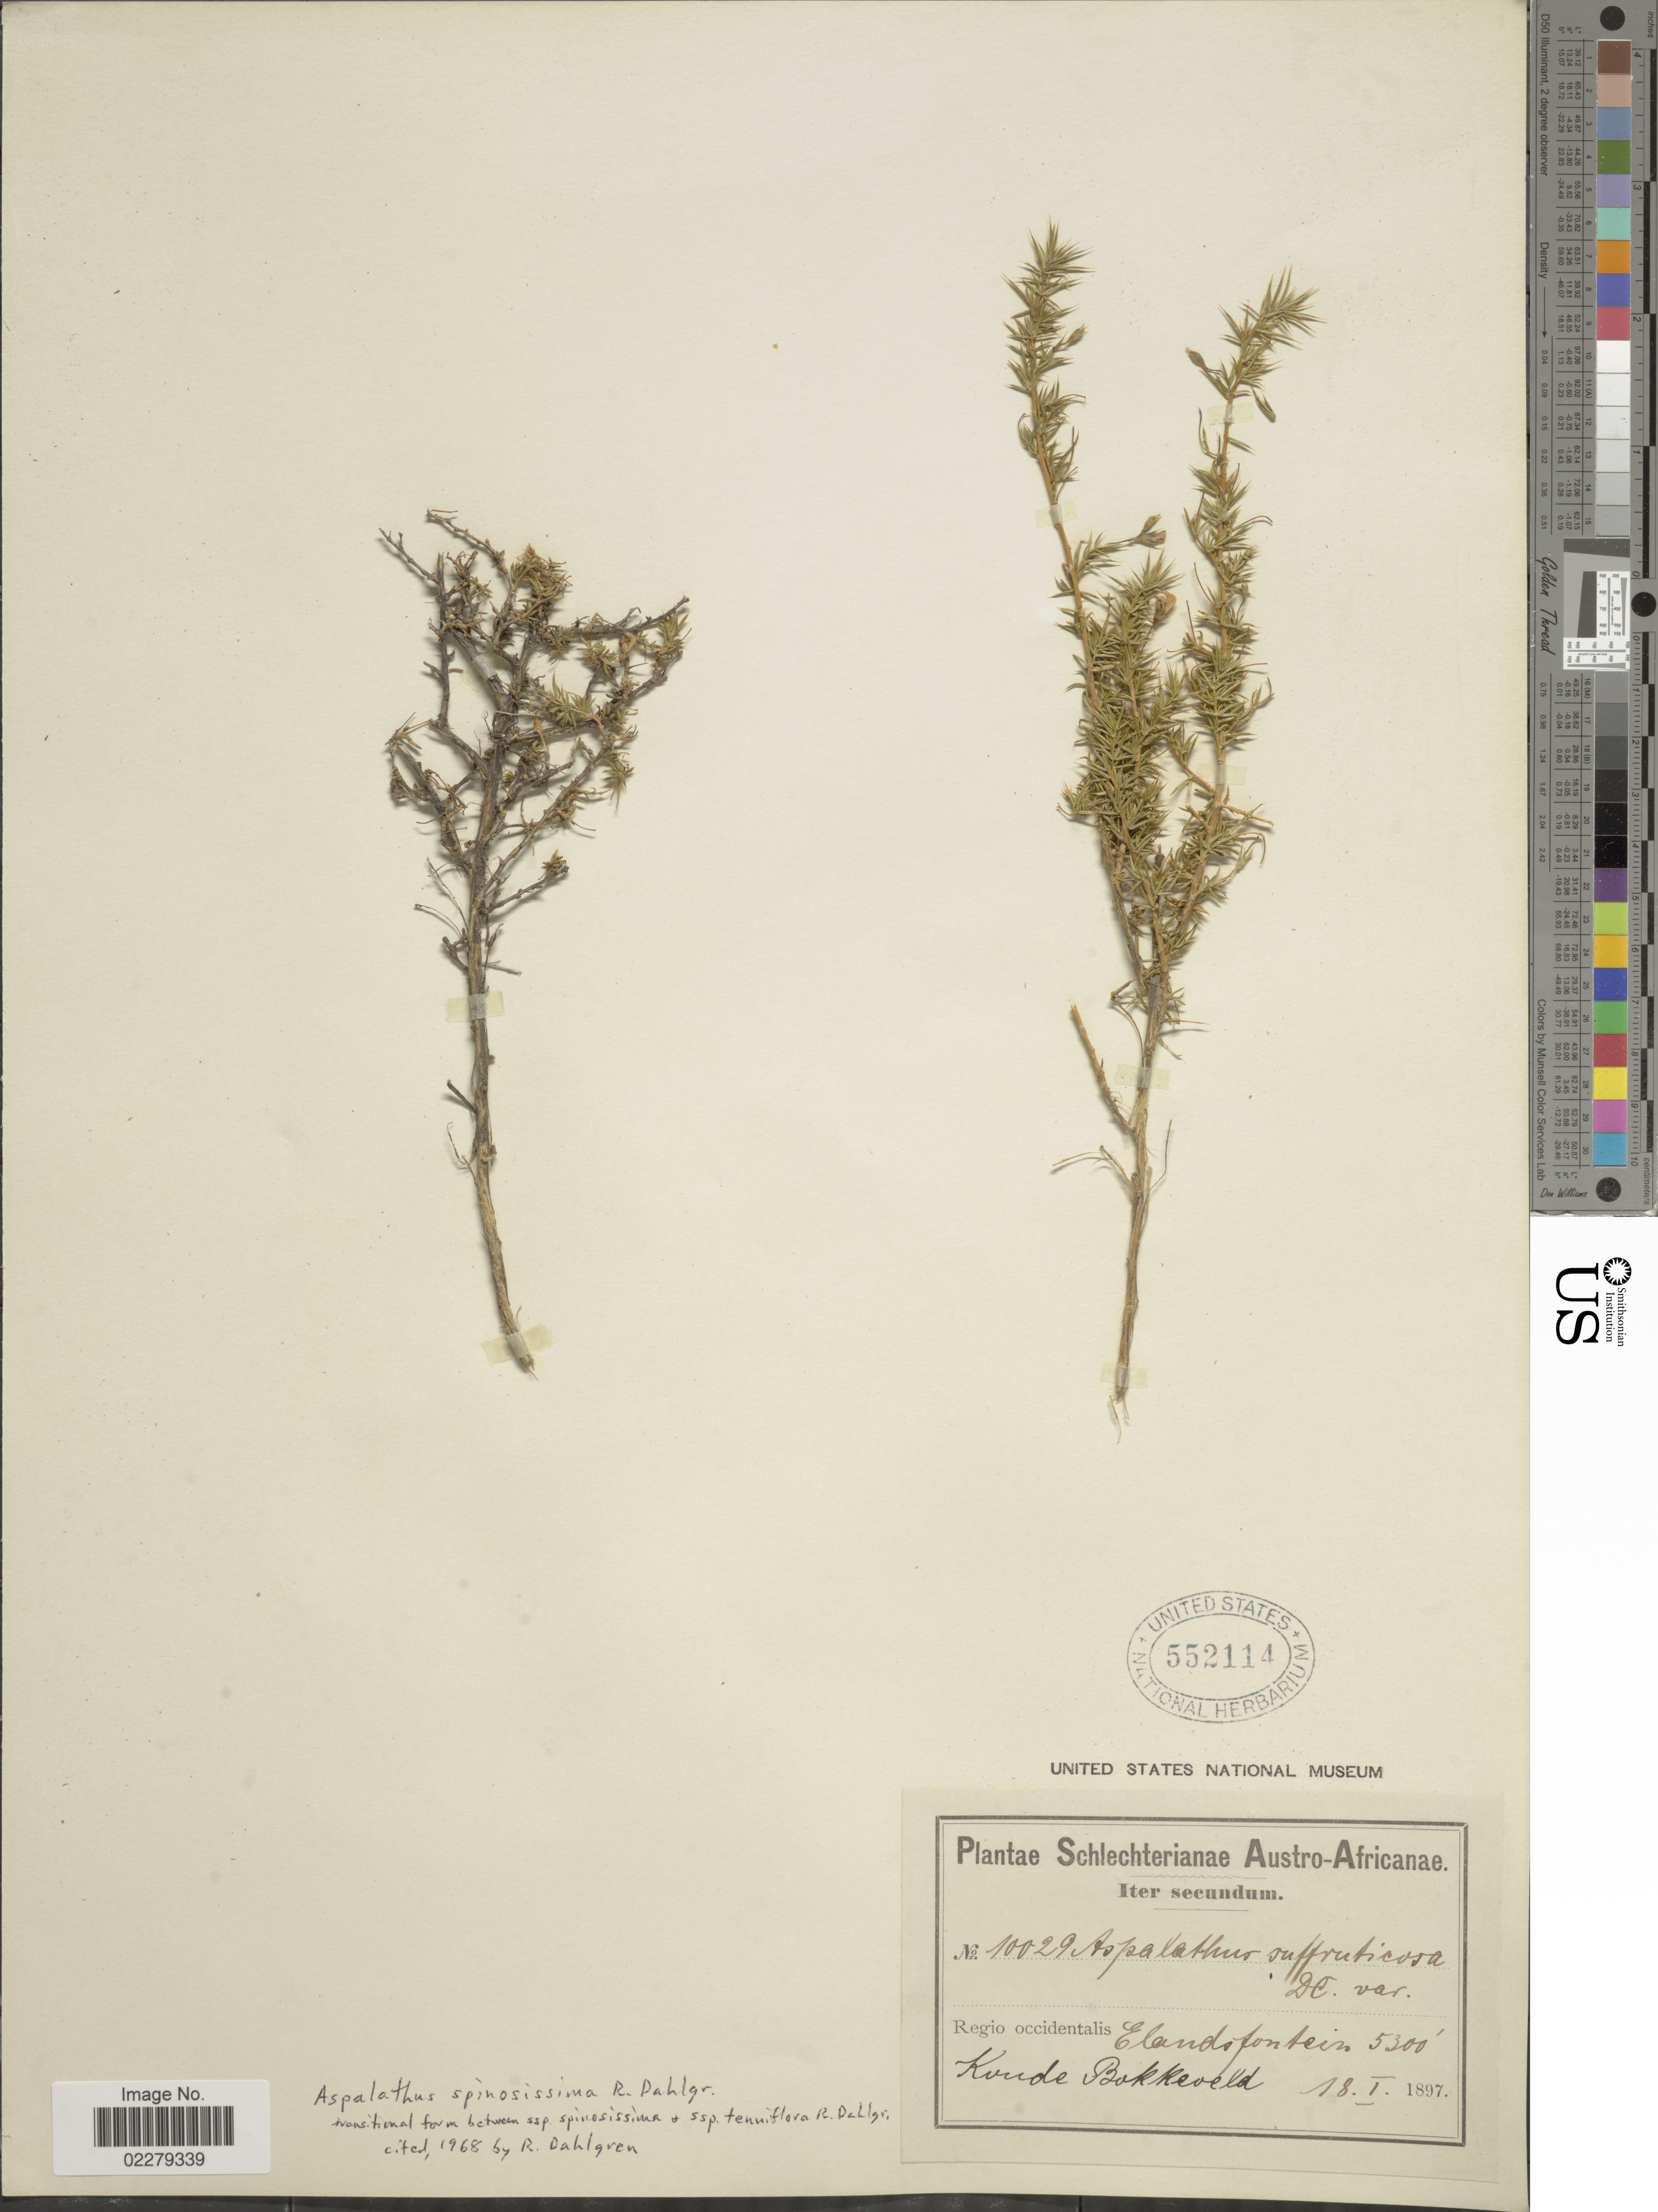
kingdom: Plantae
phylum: Tracheophyta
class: Magnoliopsida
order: Fabales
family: Fabaceae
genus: Aspalathus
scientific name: Aspalathus spinosissima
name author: R. Dahlgren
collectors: Schlechter, --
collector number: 10029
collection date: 1897-01-18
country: South Africa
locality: Austro- Africanae, Reio occidentalis, Elandsfontein, Koude Bokkeveld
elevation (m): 1615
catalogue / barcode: US 552114